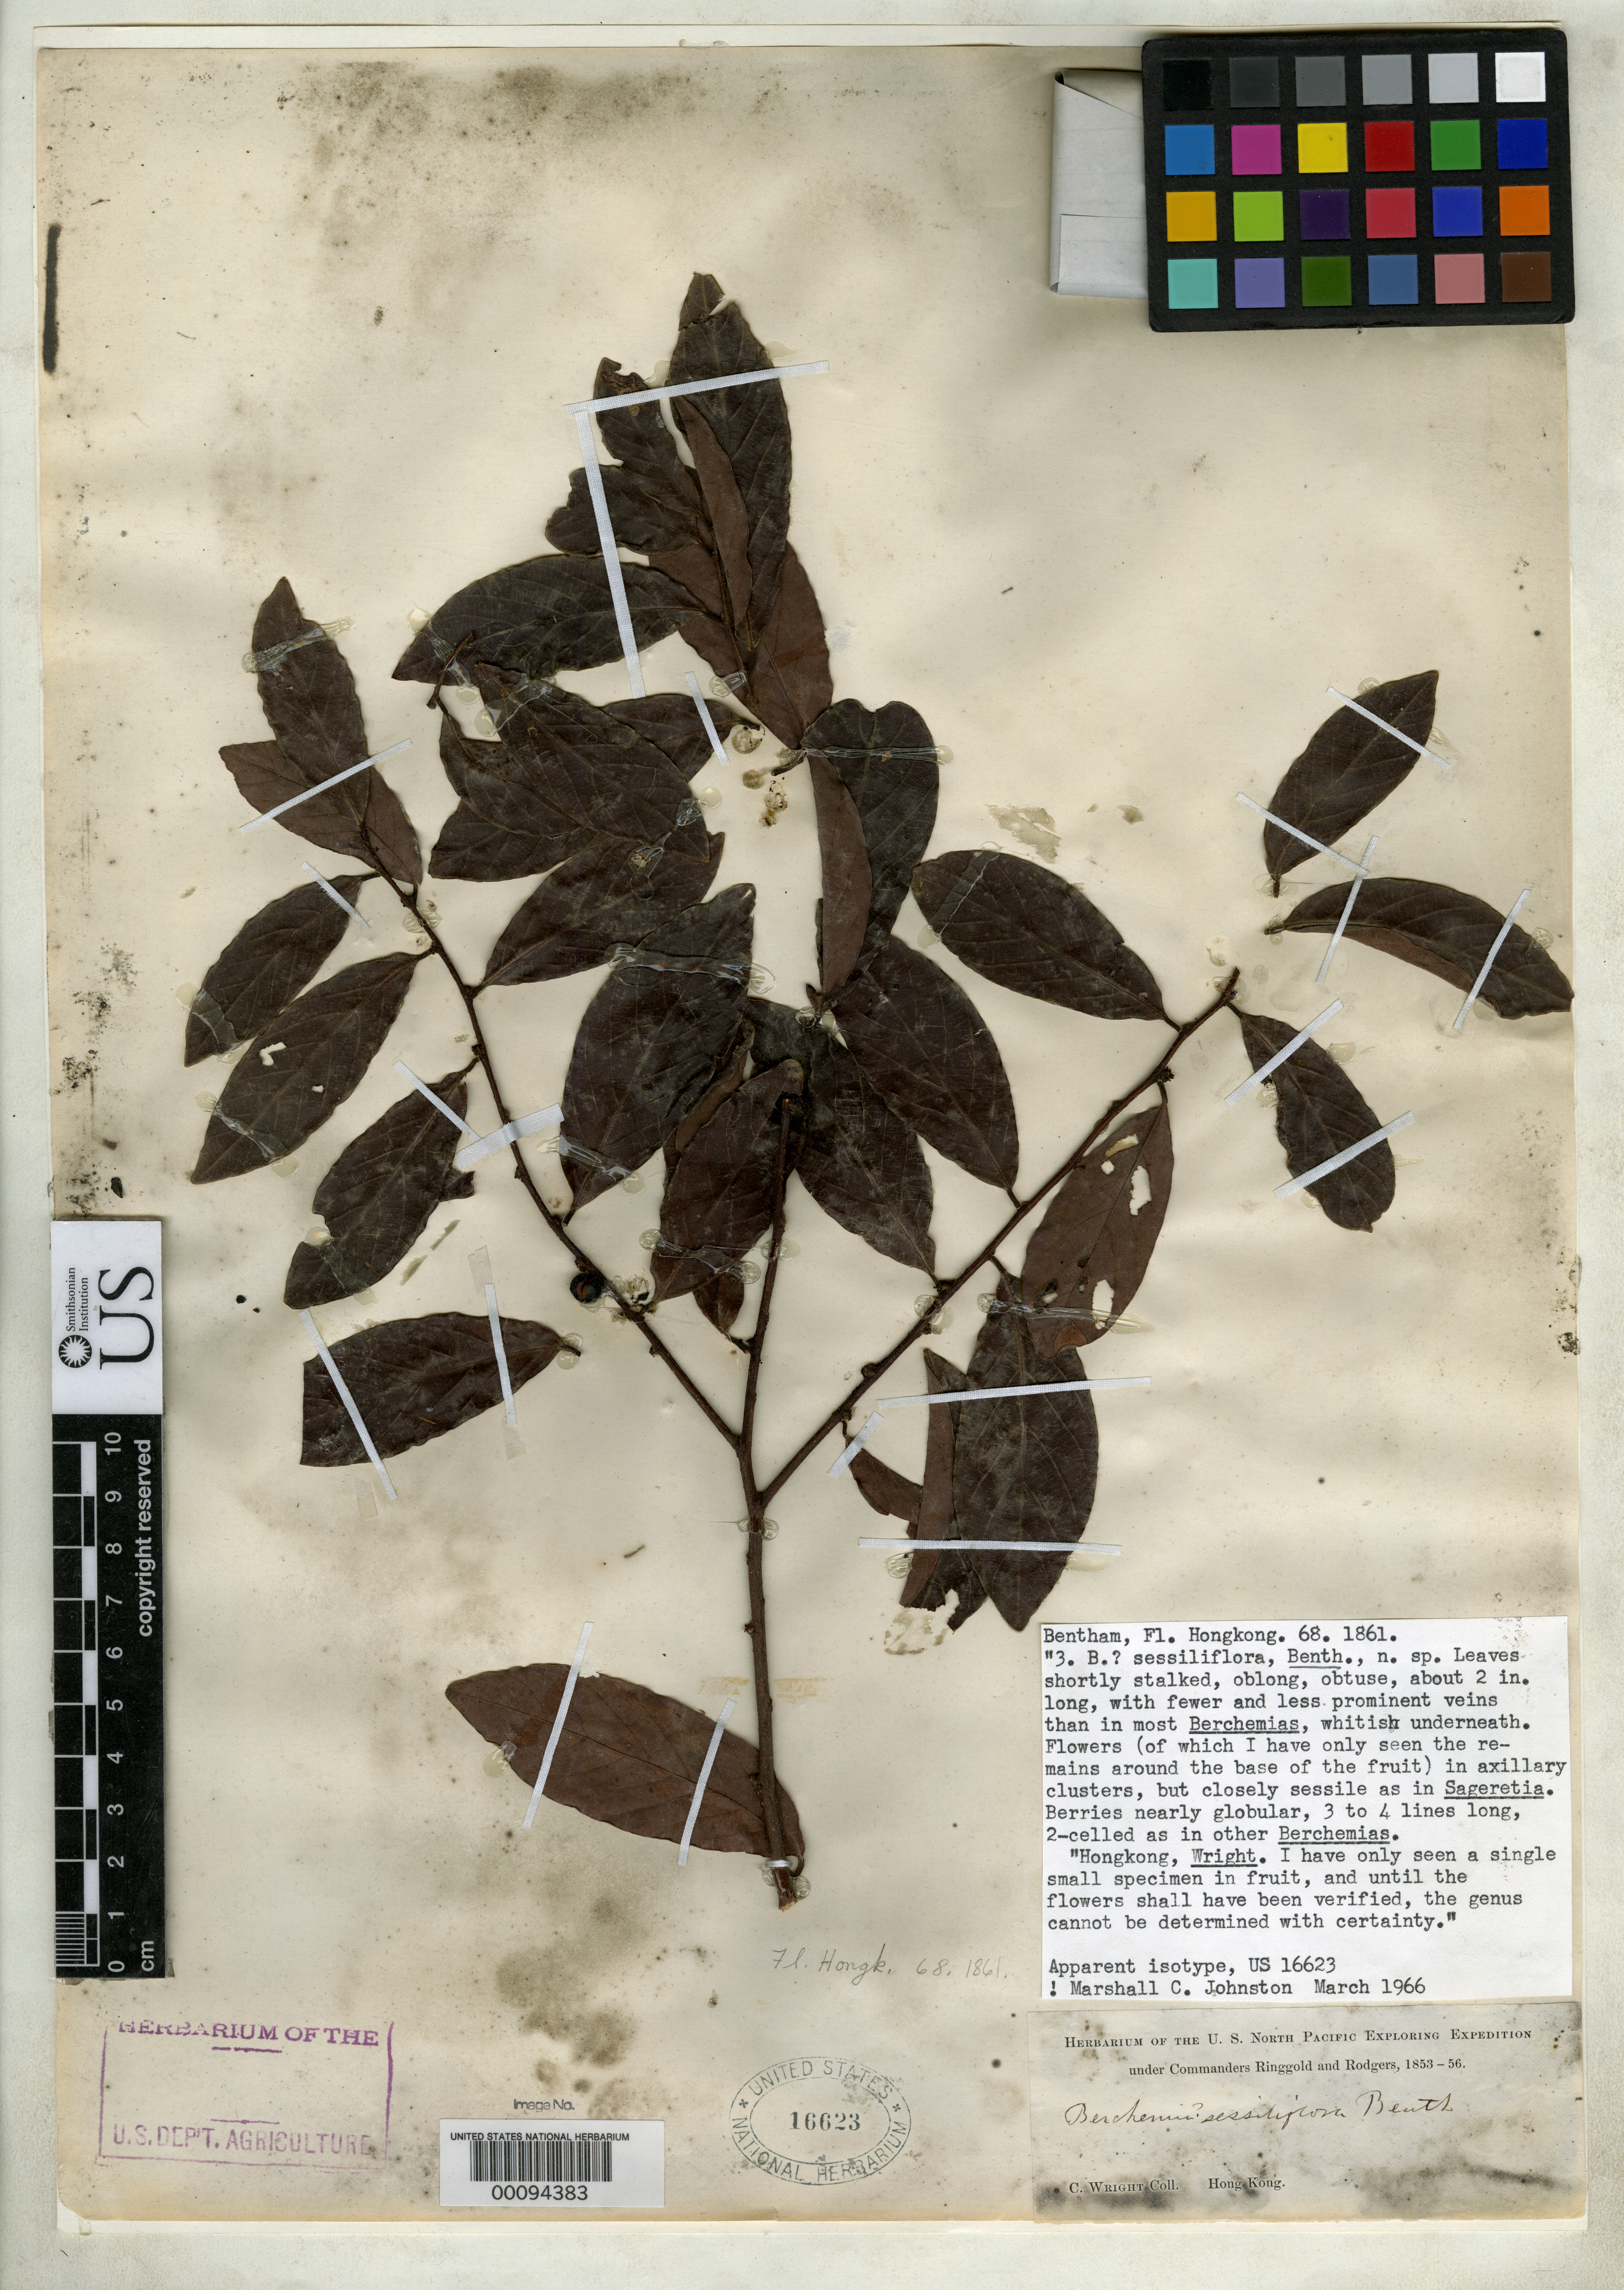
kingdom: Plantae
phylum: Tracheophyta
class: Magnoliopsida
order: Rosales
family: Rhamnaceae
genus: Berchemia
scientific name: Berchemia sessiliflora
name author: Benth.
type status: Isotype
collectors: C. Wright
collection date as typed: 1853 to -- --- 1856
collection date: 1853/1856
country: China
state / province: Hong Kong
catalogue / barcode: US 16623